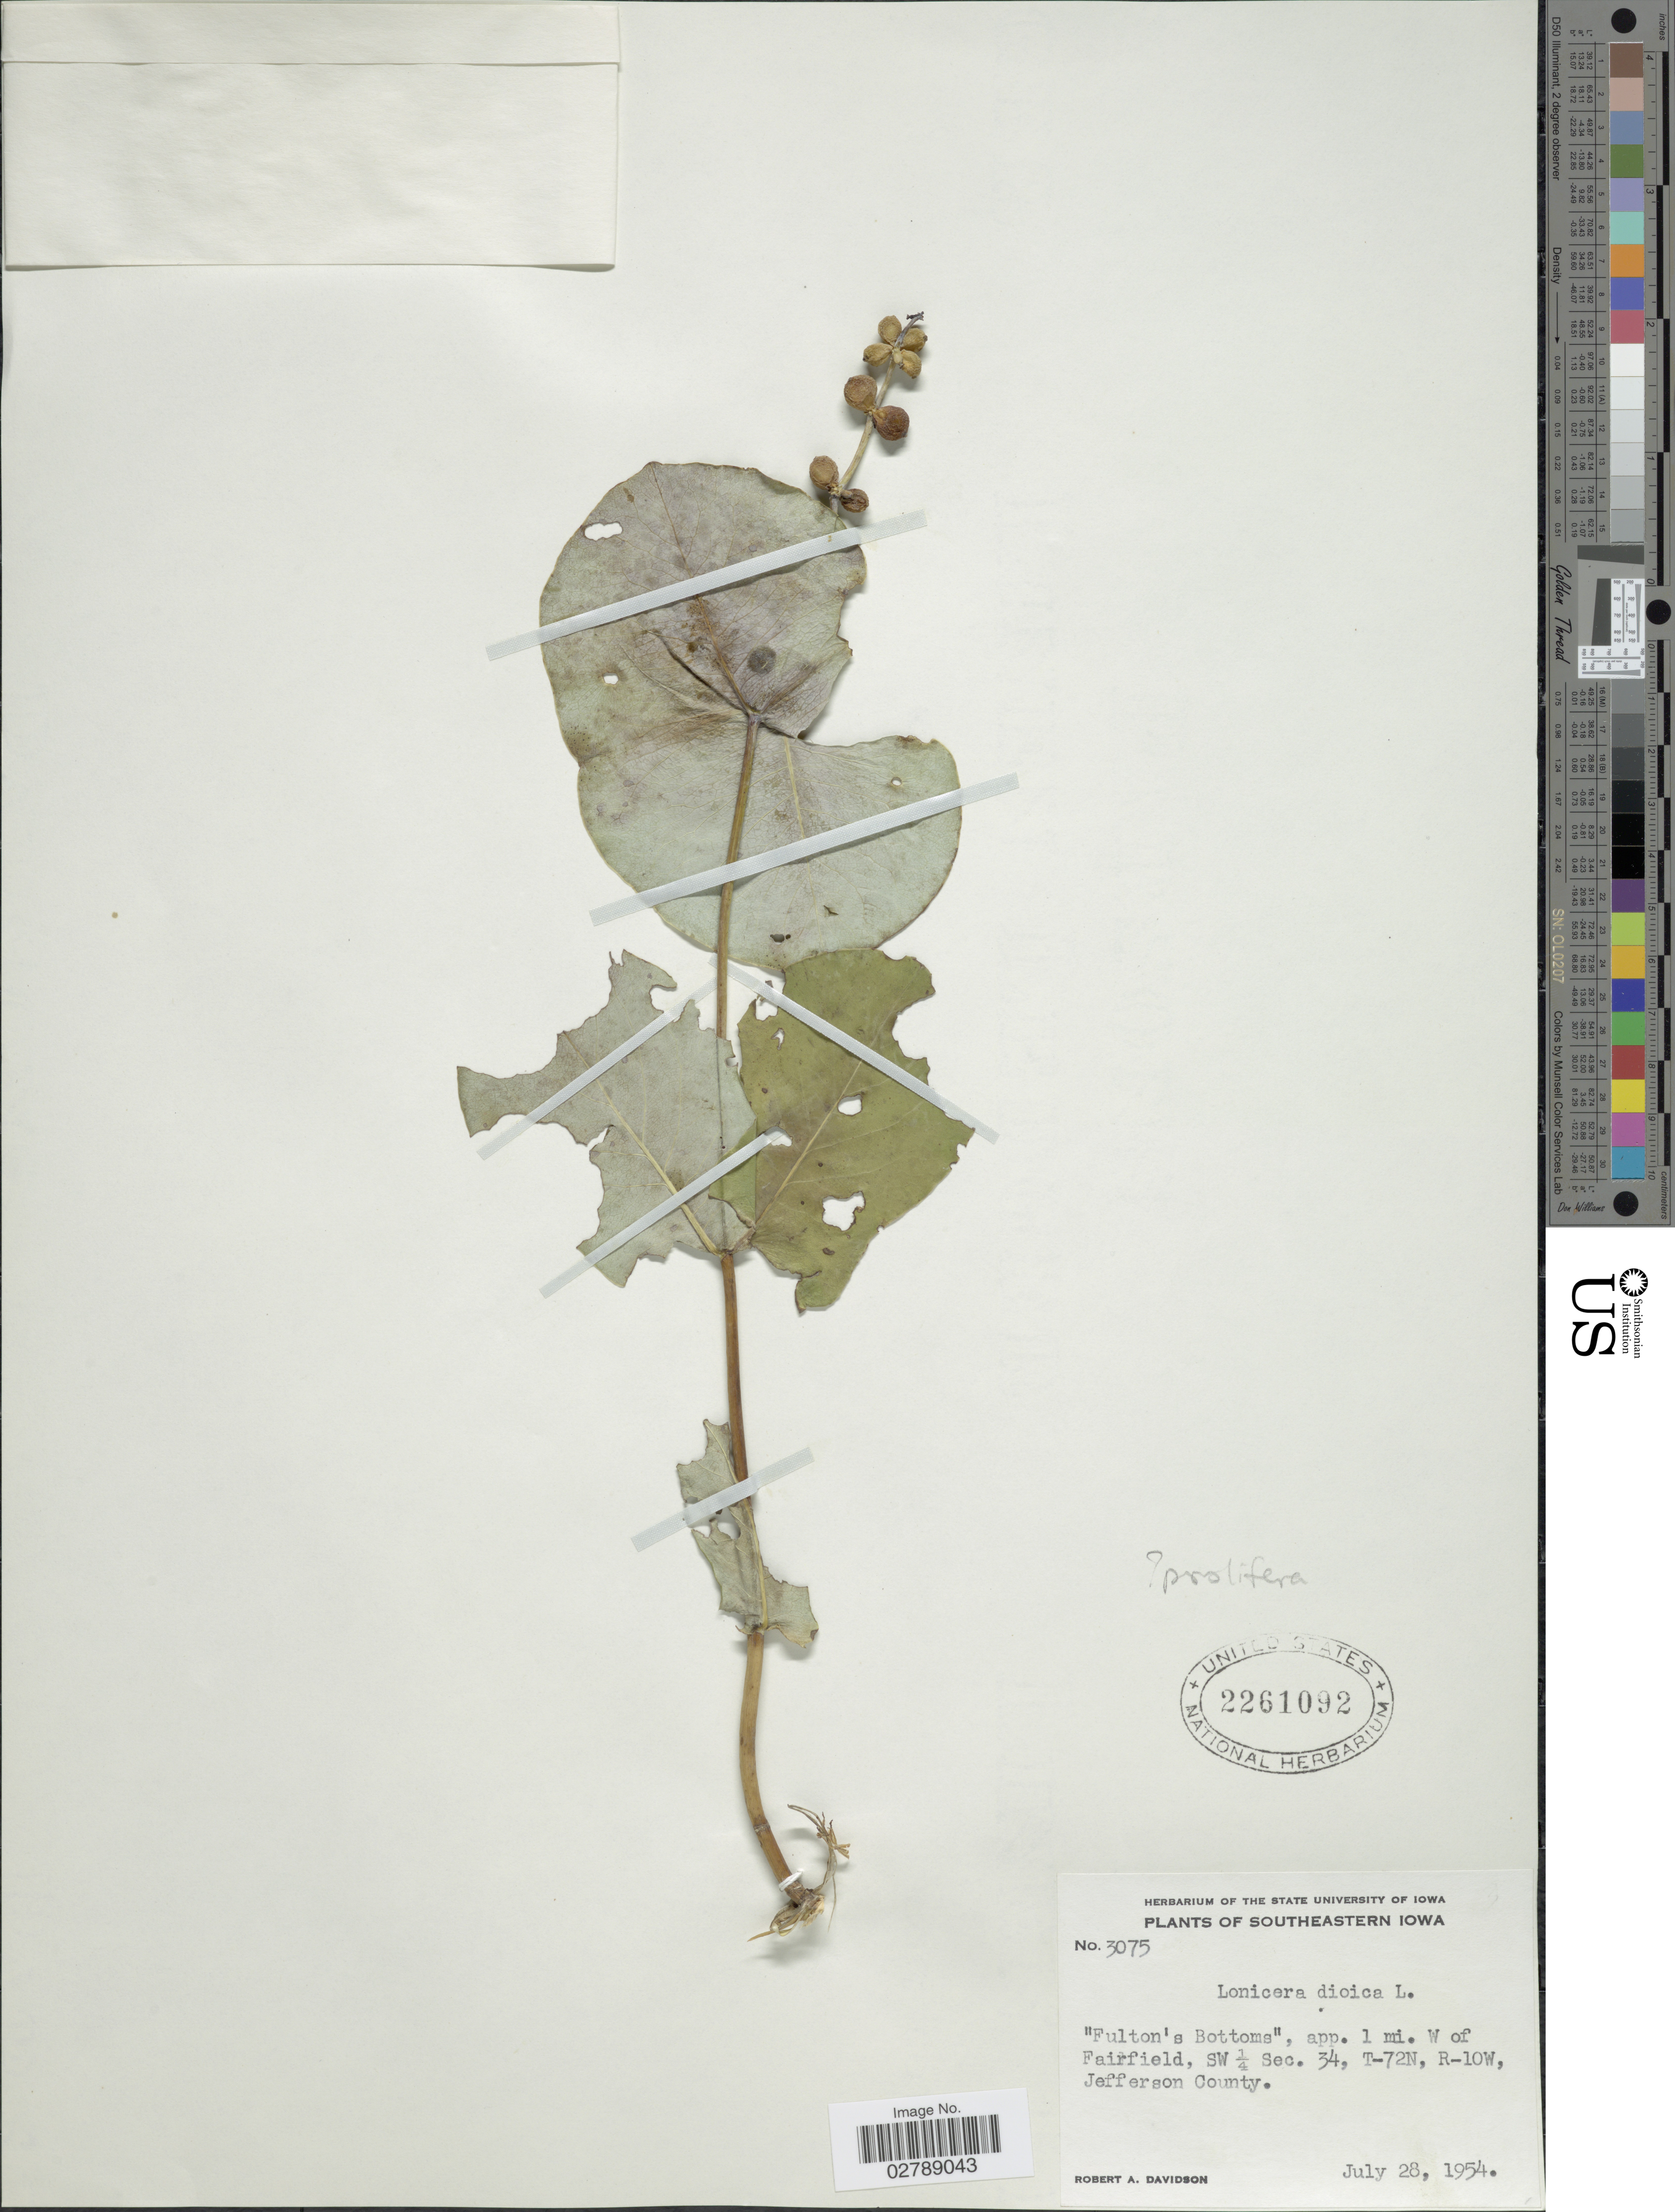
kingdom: Plantae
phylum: Tracheophyta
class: Magnoliopsida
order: Dipsacales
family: Caprifoliaceae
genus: Lonicera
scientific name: Lonicera dioica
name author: L.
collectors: R. A. Davidson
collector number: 3075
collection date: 1954-06-28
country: United States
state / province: Iowa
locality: Southeastern Iowa. 'Fulton's Bottoms', app. 1 mi. W of Fairfield, SW 1/4 Sec. 34, T-72N, R-10W, Jefferson County.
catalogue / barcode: US 2261092